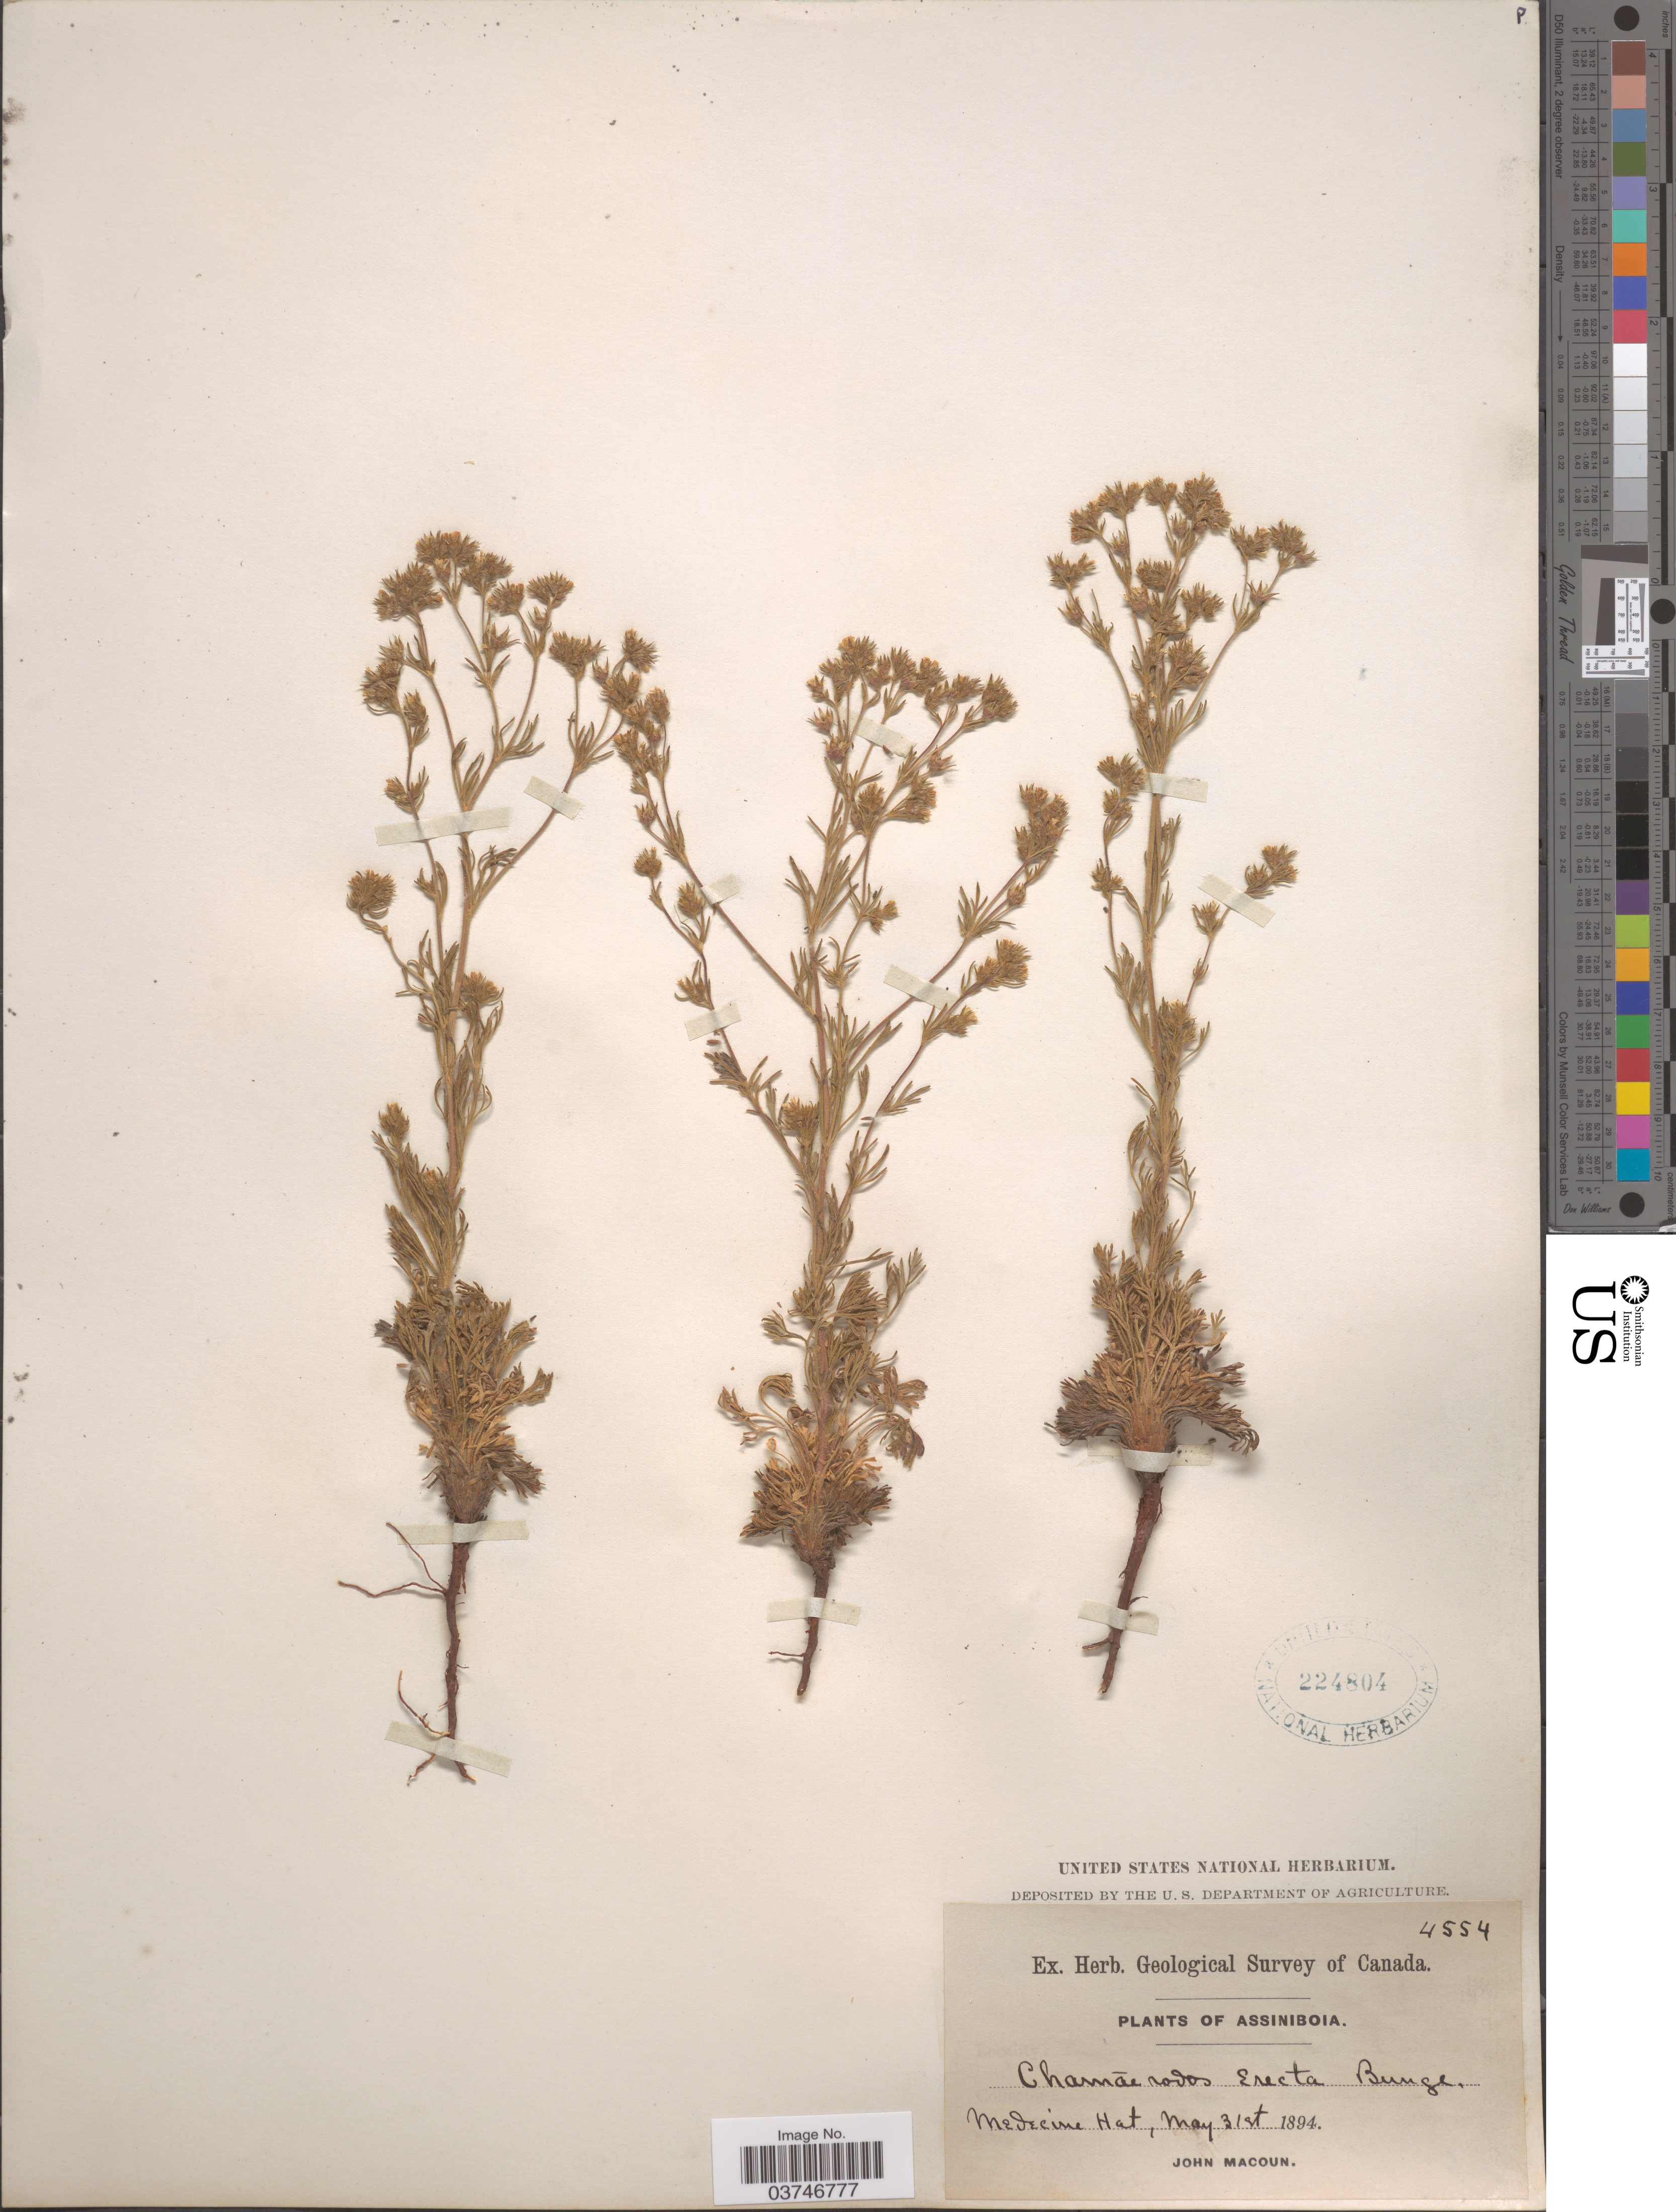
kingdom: Plantae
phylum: Tracheophyta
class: Magnoliopsida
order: Rosales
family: Rosaceae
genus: Chamaerhodos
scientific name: Chamaerhodos erecta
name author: (L.) Bunge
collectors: J. Macoun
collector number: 4554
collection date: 1894-05-31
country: Canada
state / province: Alberta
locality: Assiniboia. Medicine Hat.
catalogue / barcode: US 224804